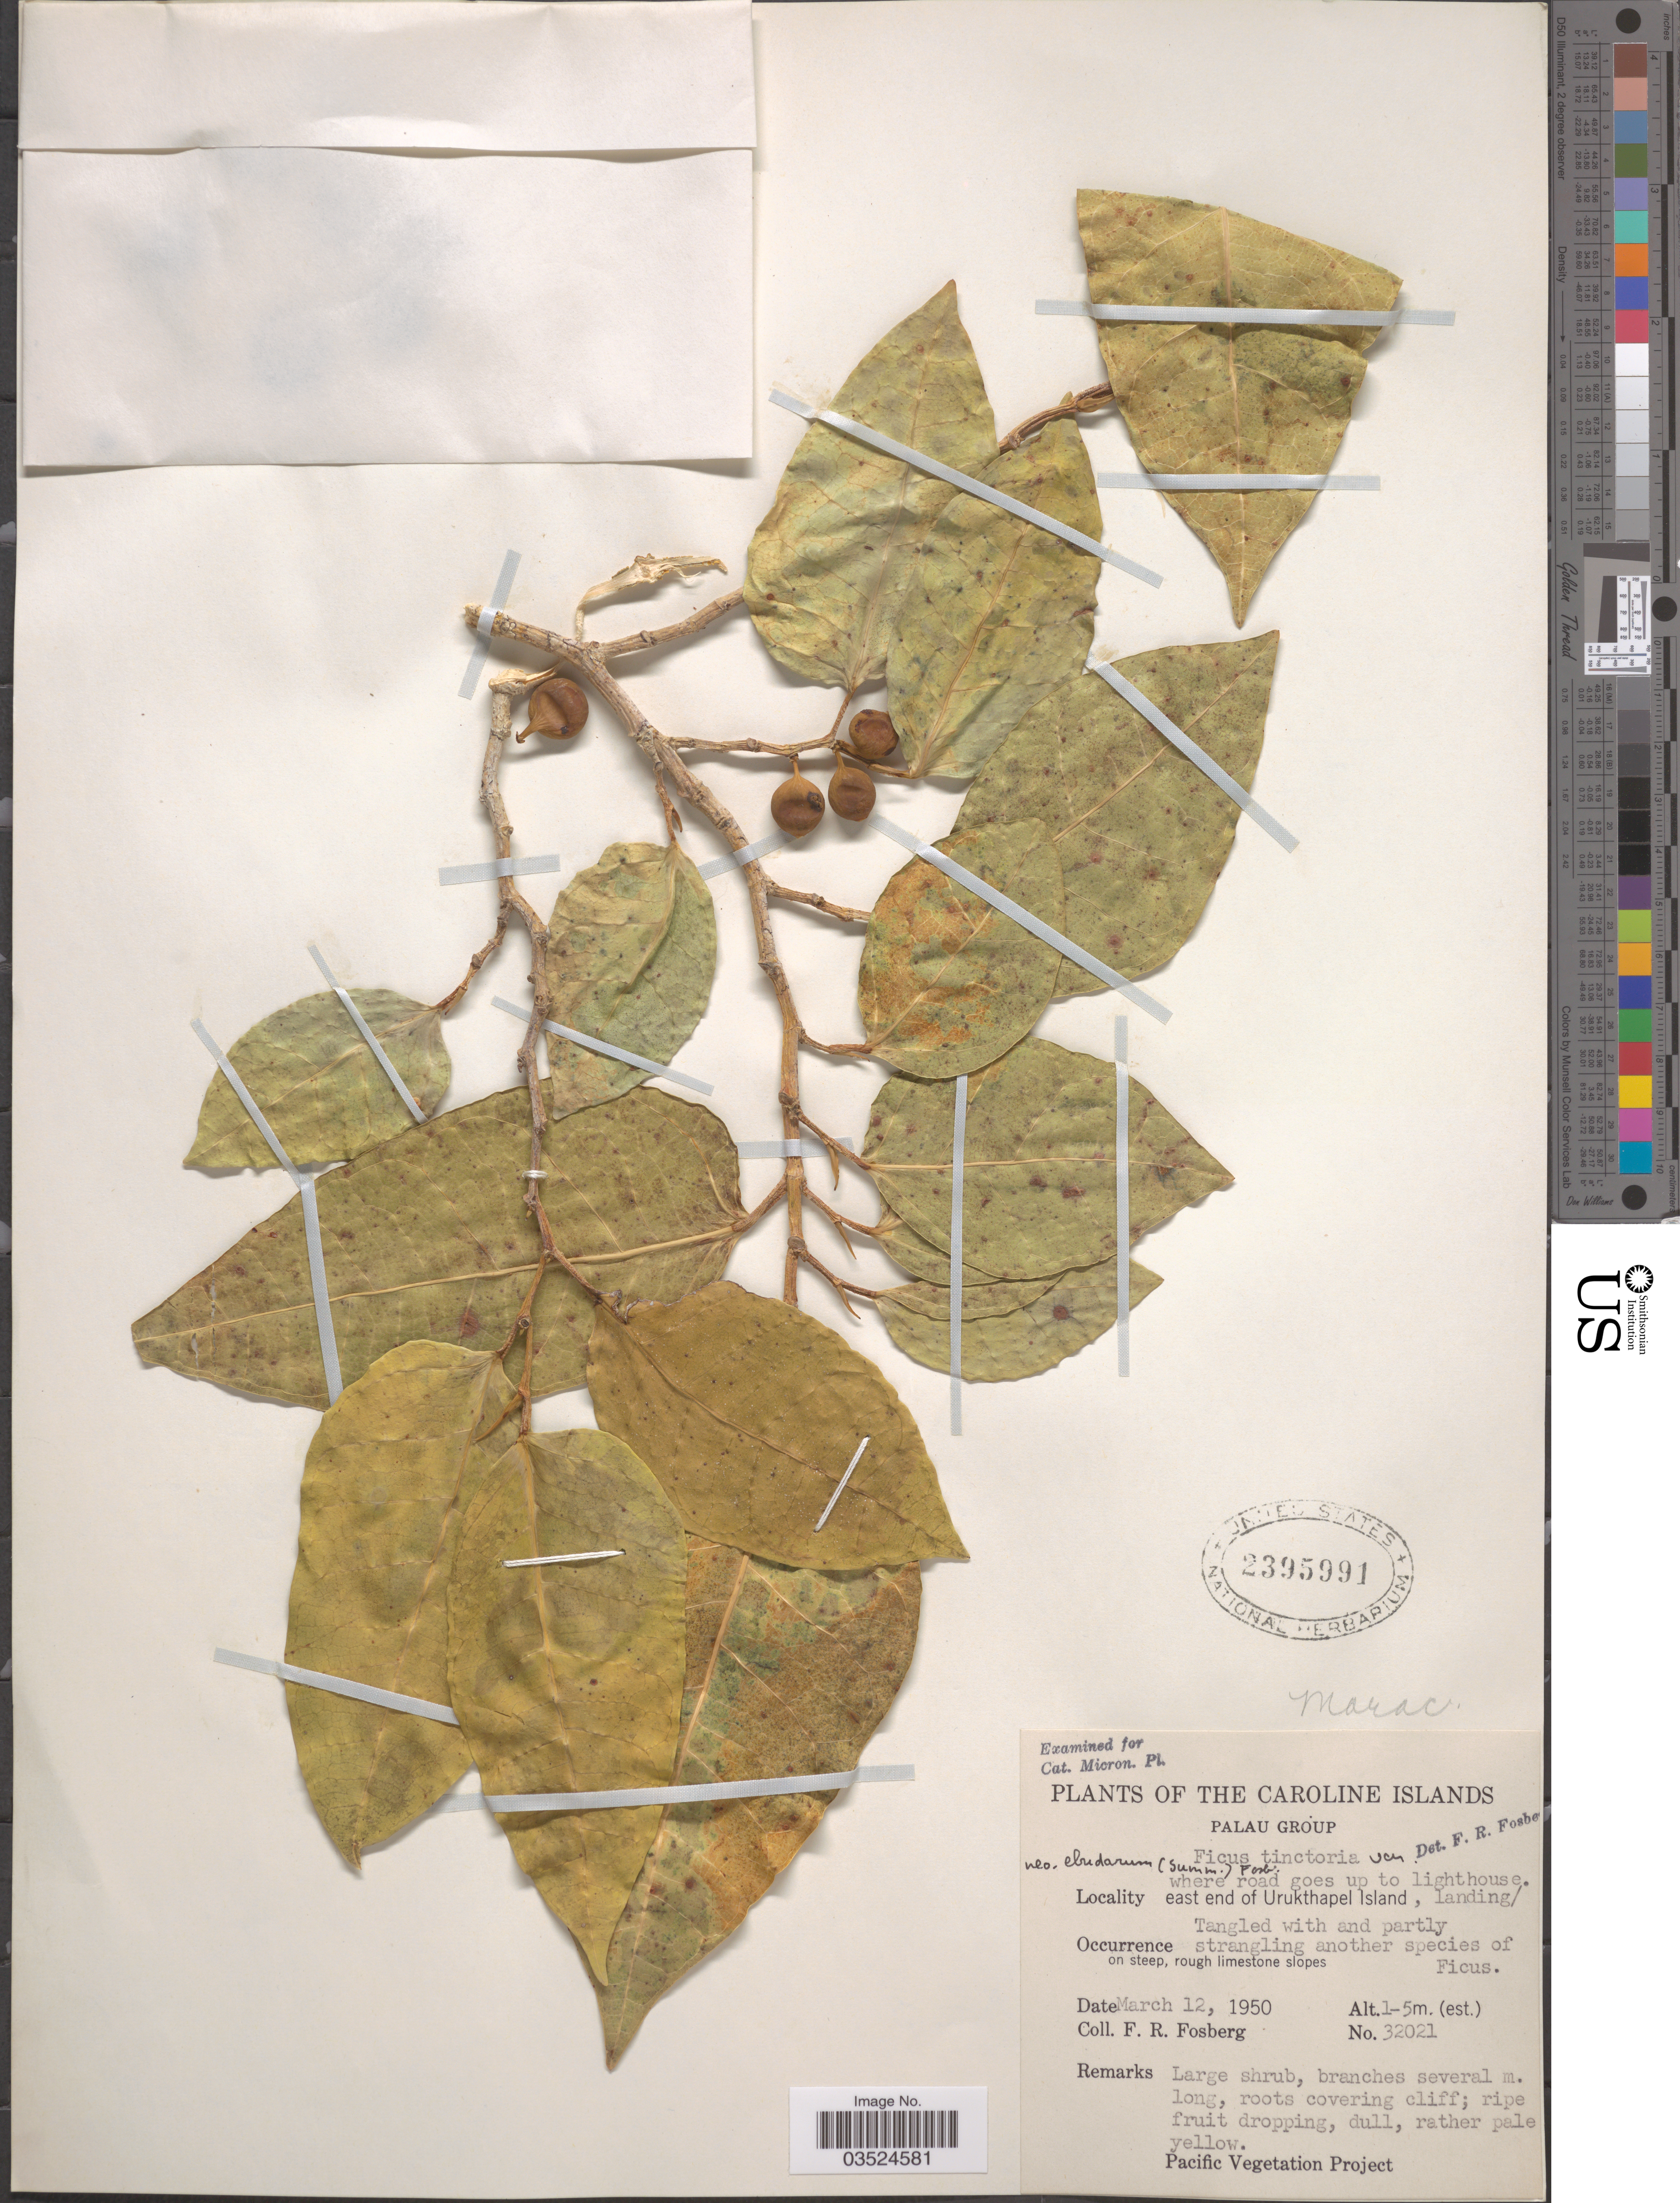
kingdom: Plantae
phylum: Tracheophyta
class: Magnoliopsida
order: Rosales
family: Moraceae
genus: Ficus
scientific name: Ficus tinctoria var. neoebudarum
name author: (Summerh.) Fosberg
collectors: F. R. Fosberg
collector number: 32021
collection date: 1950-03-12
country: Palau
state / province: Koror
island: Ngeruktabel [Urukthapel]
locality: The Caroline Islands. Palau Group. East end of Urukthapel Island, landing where road goes up to lighthouse.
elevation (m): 1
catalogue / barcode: US 2395991